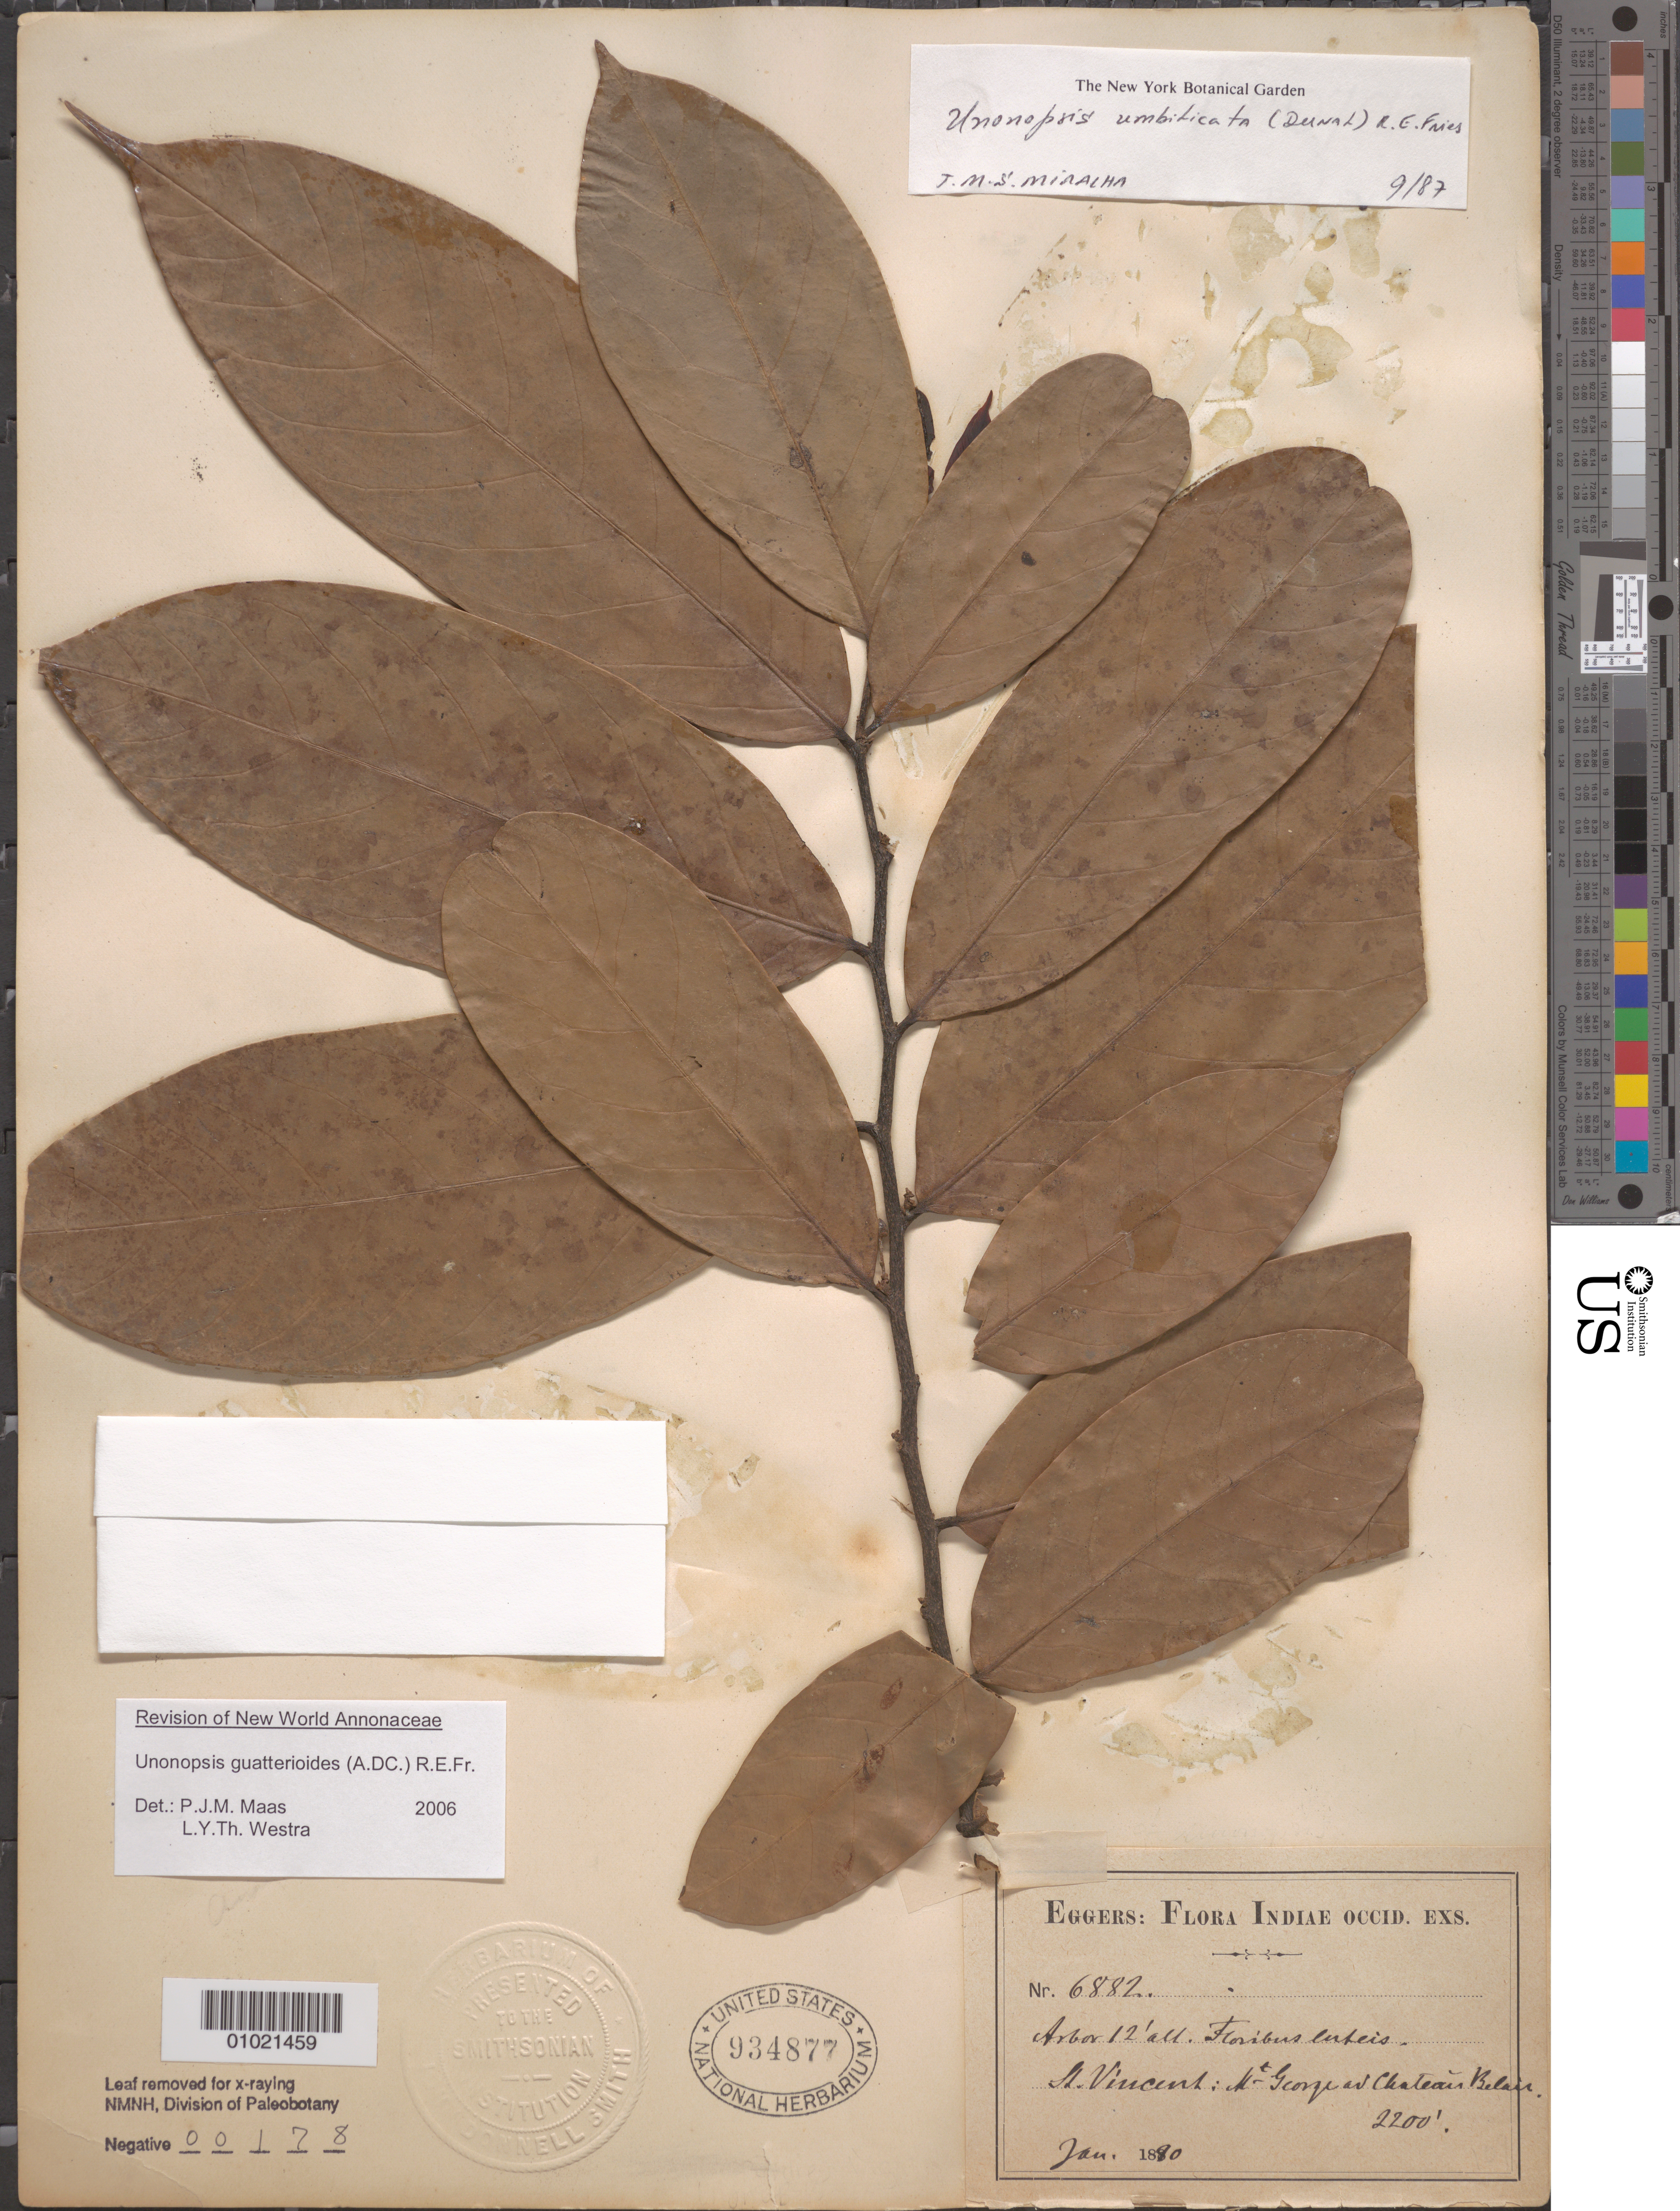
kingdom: Plantae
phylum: Tracheophyta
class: Magnoliopsida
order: Magnoliales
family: Annonaceae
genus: Unonopsis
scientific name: Unonopsis guatterioides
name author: (A. DC.) R.E. Fr.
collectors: H. F. A. von Eggers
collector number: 6882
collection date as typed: Jan 1880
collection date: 1880-01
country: St. Vincent - Grenadines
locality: Mt. George au chateau belais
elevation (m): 671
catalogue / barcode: US 934877